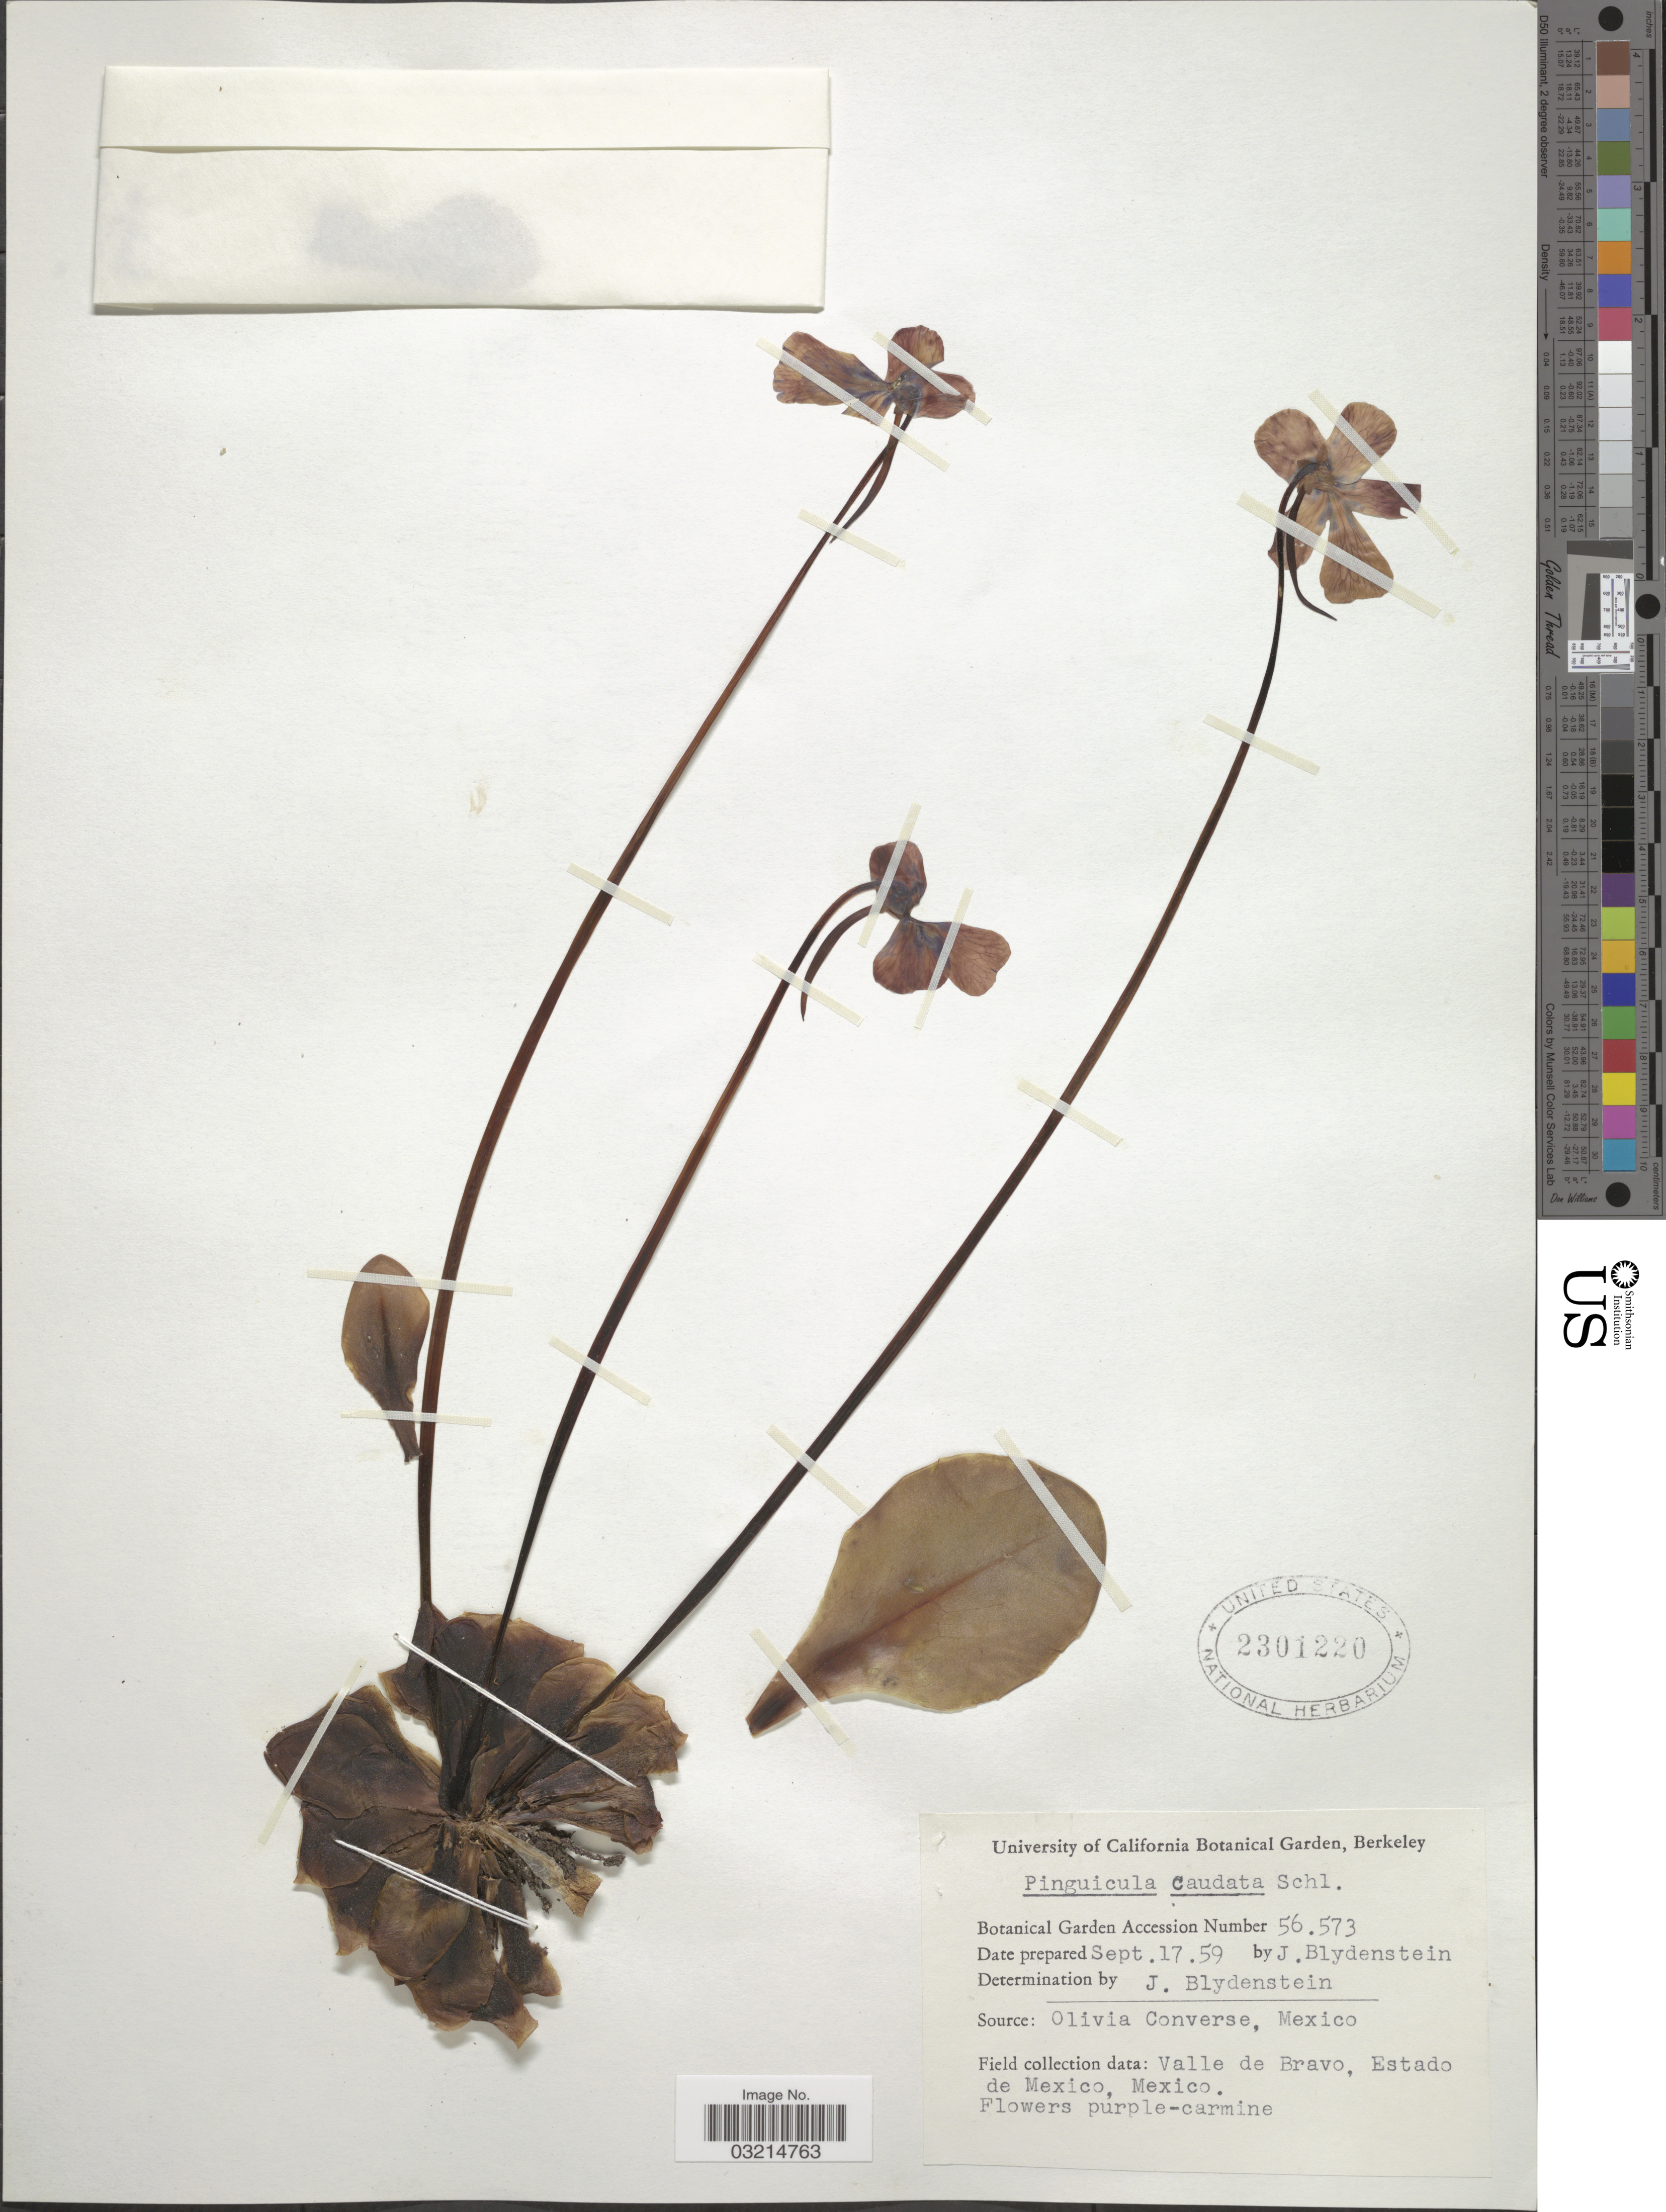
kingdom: Plantae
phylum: Tracheophyta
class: Magnoliopsida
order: Lamiales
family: Lentibulariaceae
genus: Pinguicula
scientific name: Pinguicula caudata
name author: Schltdl.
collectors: J. Blydenstein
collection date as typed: Transcribed d/m/y: 17/9/59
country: United States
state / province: California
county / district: Alameda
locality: University of California Botanical Garden, Berkeley.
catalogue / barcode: US 2301220